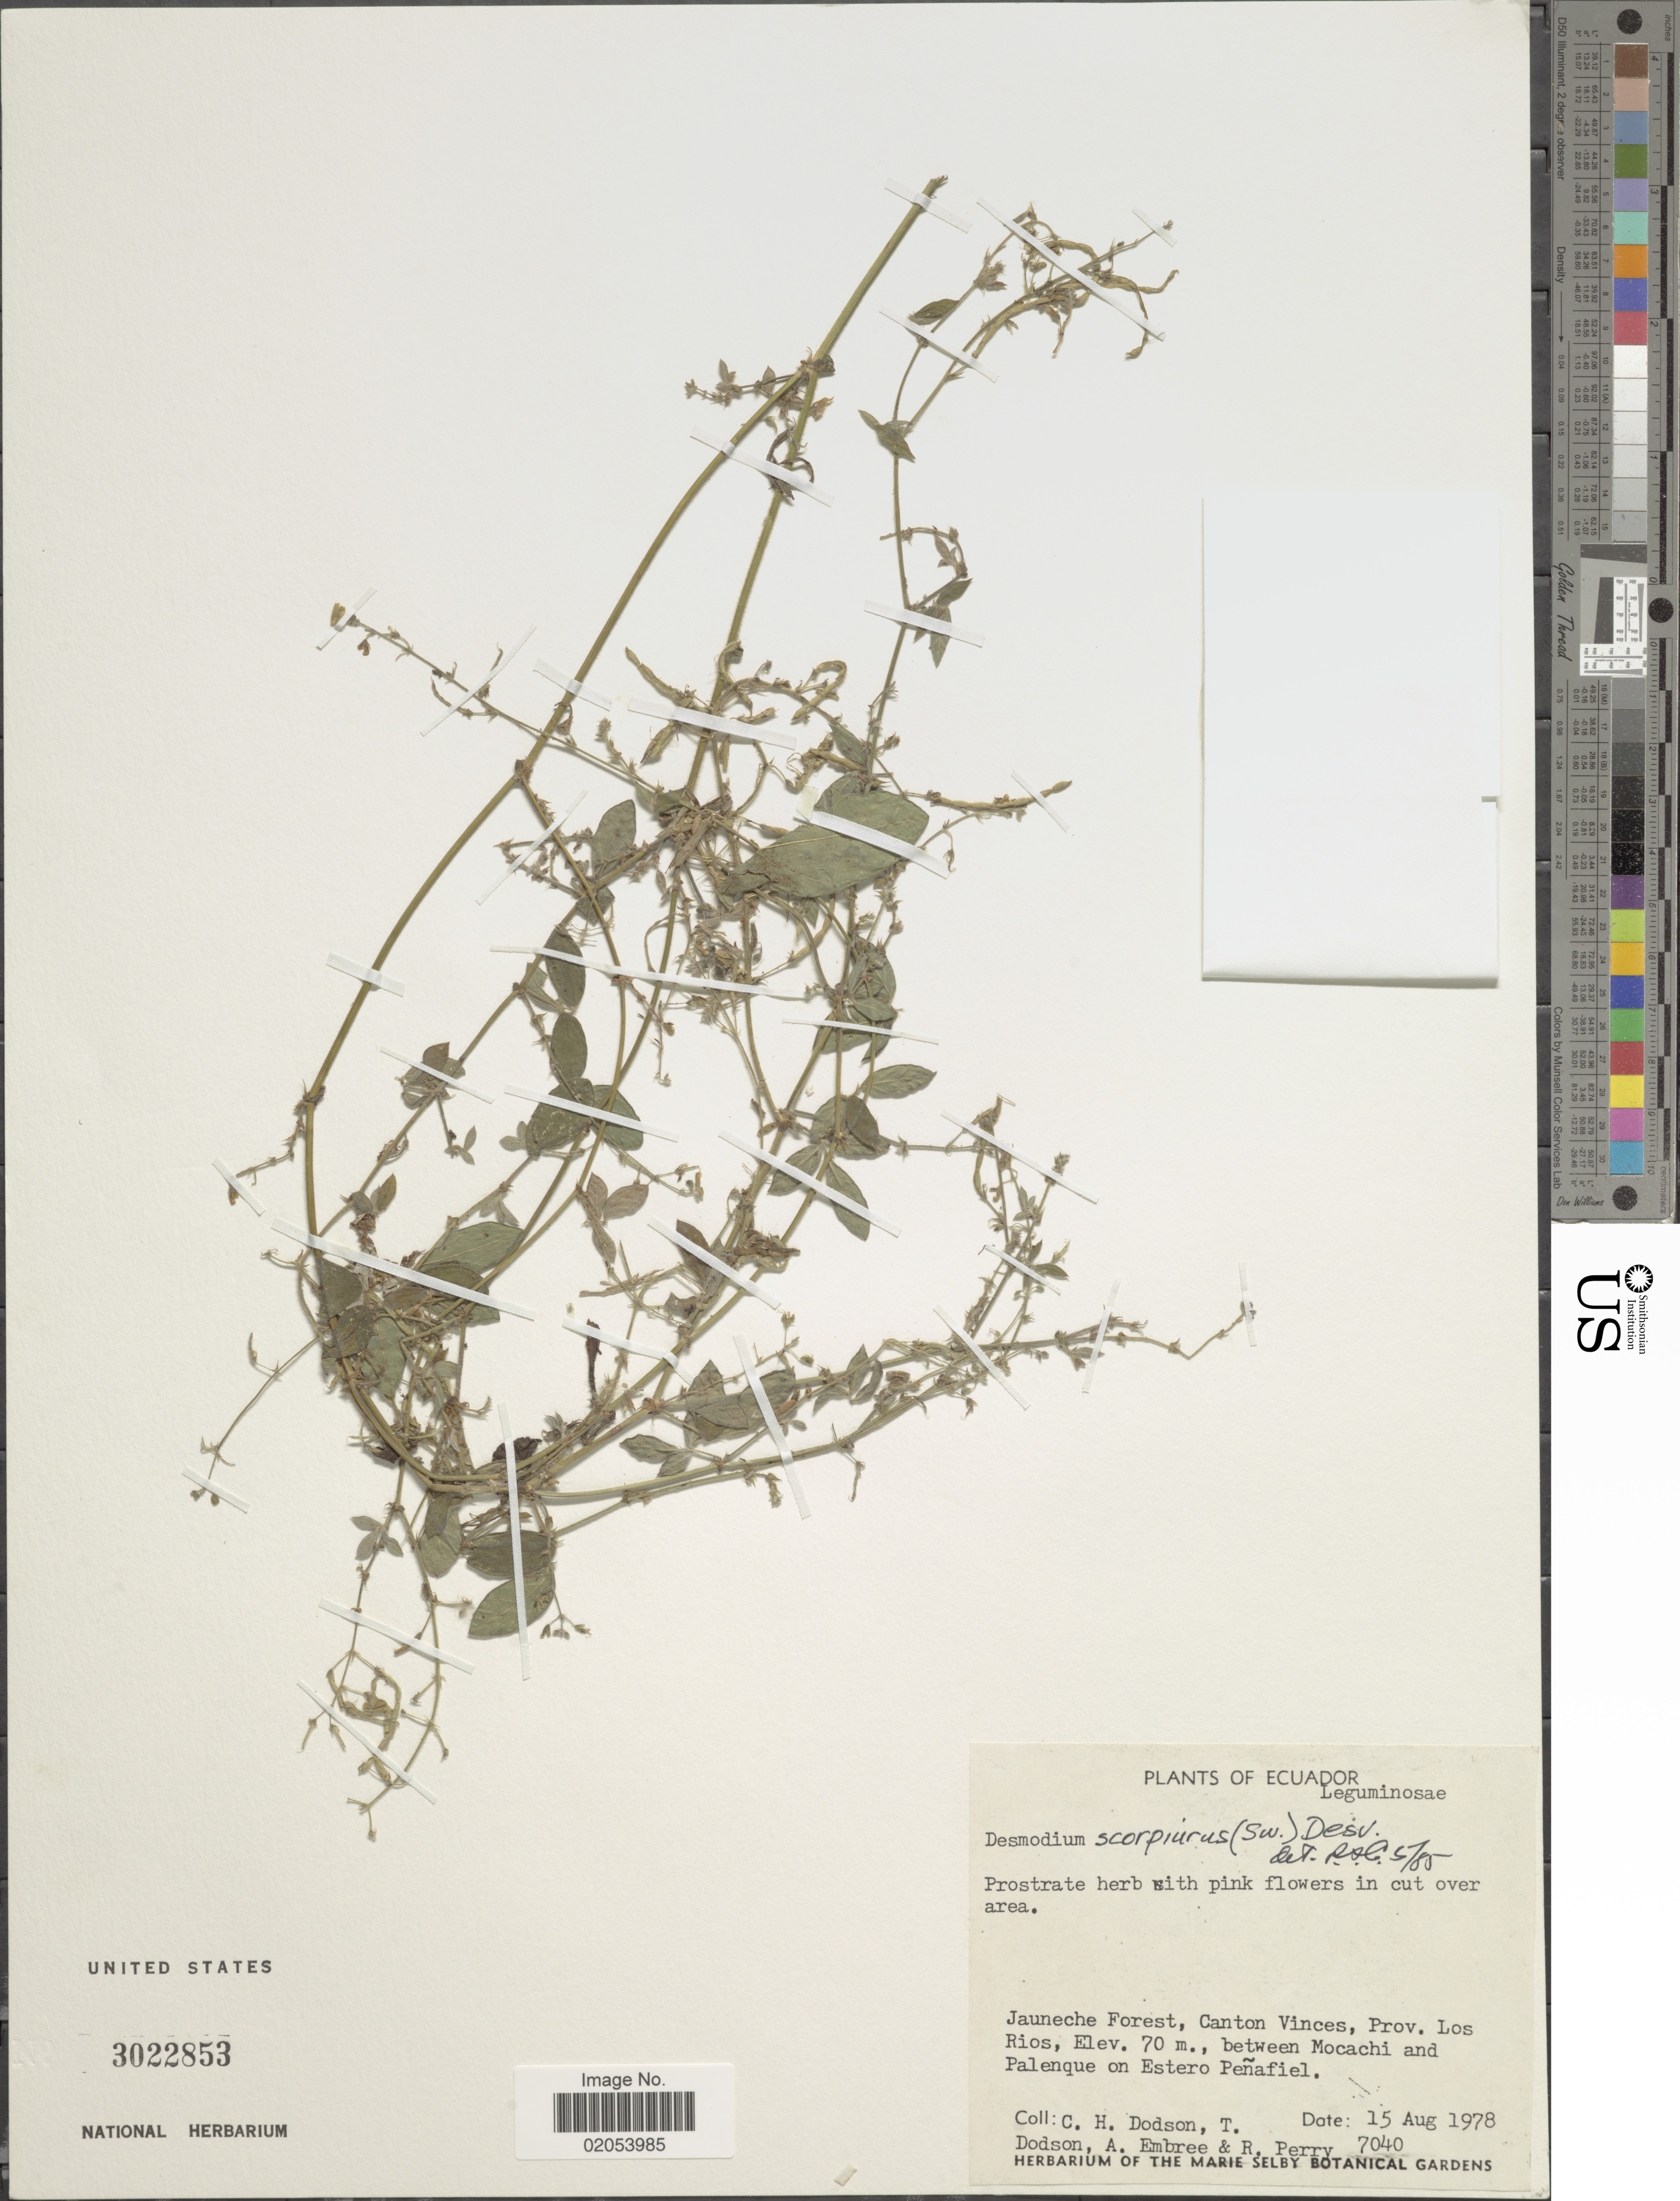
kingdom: Plantae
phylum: Tracheophyta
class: Magnoliopsida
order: Fabales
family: Fabaceae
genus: Desmodium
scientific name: Desmodium scorpiurus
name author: (Sw.) Desv. ex DC.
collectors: C. H. Dodson, T. A. Dodson, A. Embree & R. Perry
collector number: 7040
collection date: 1978-08-15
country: Ecuador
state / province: Los Ríos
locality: Jauneche Forest, Canton Vinces, between mocachi and palenque en Estero Penafiel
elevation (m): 70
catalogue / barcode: US 3022853